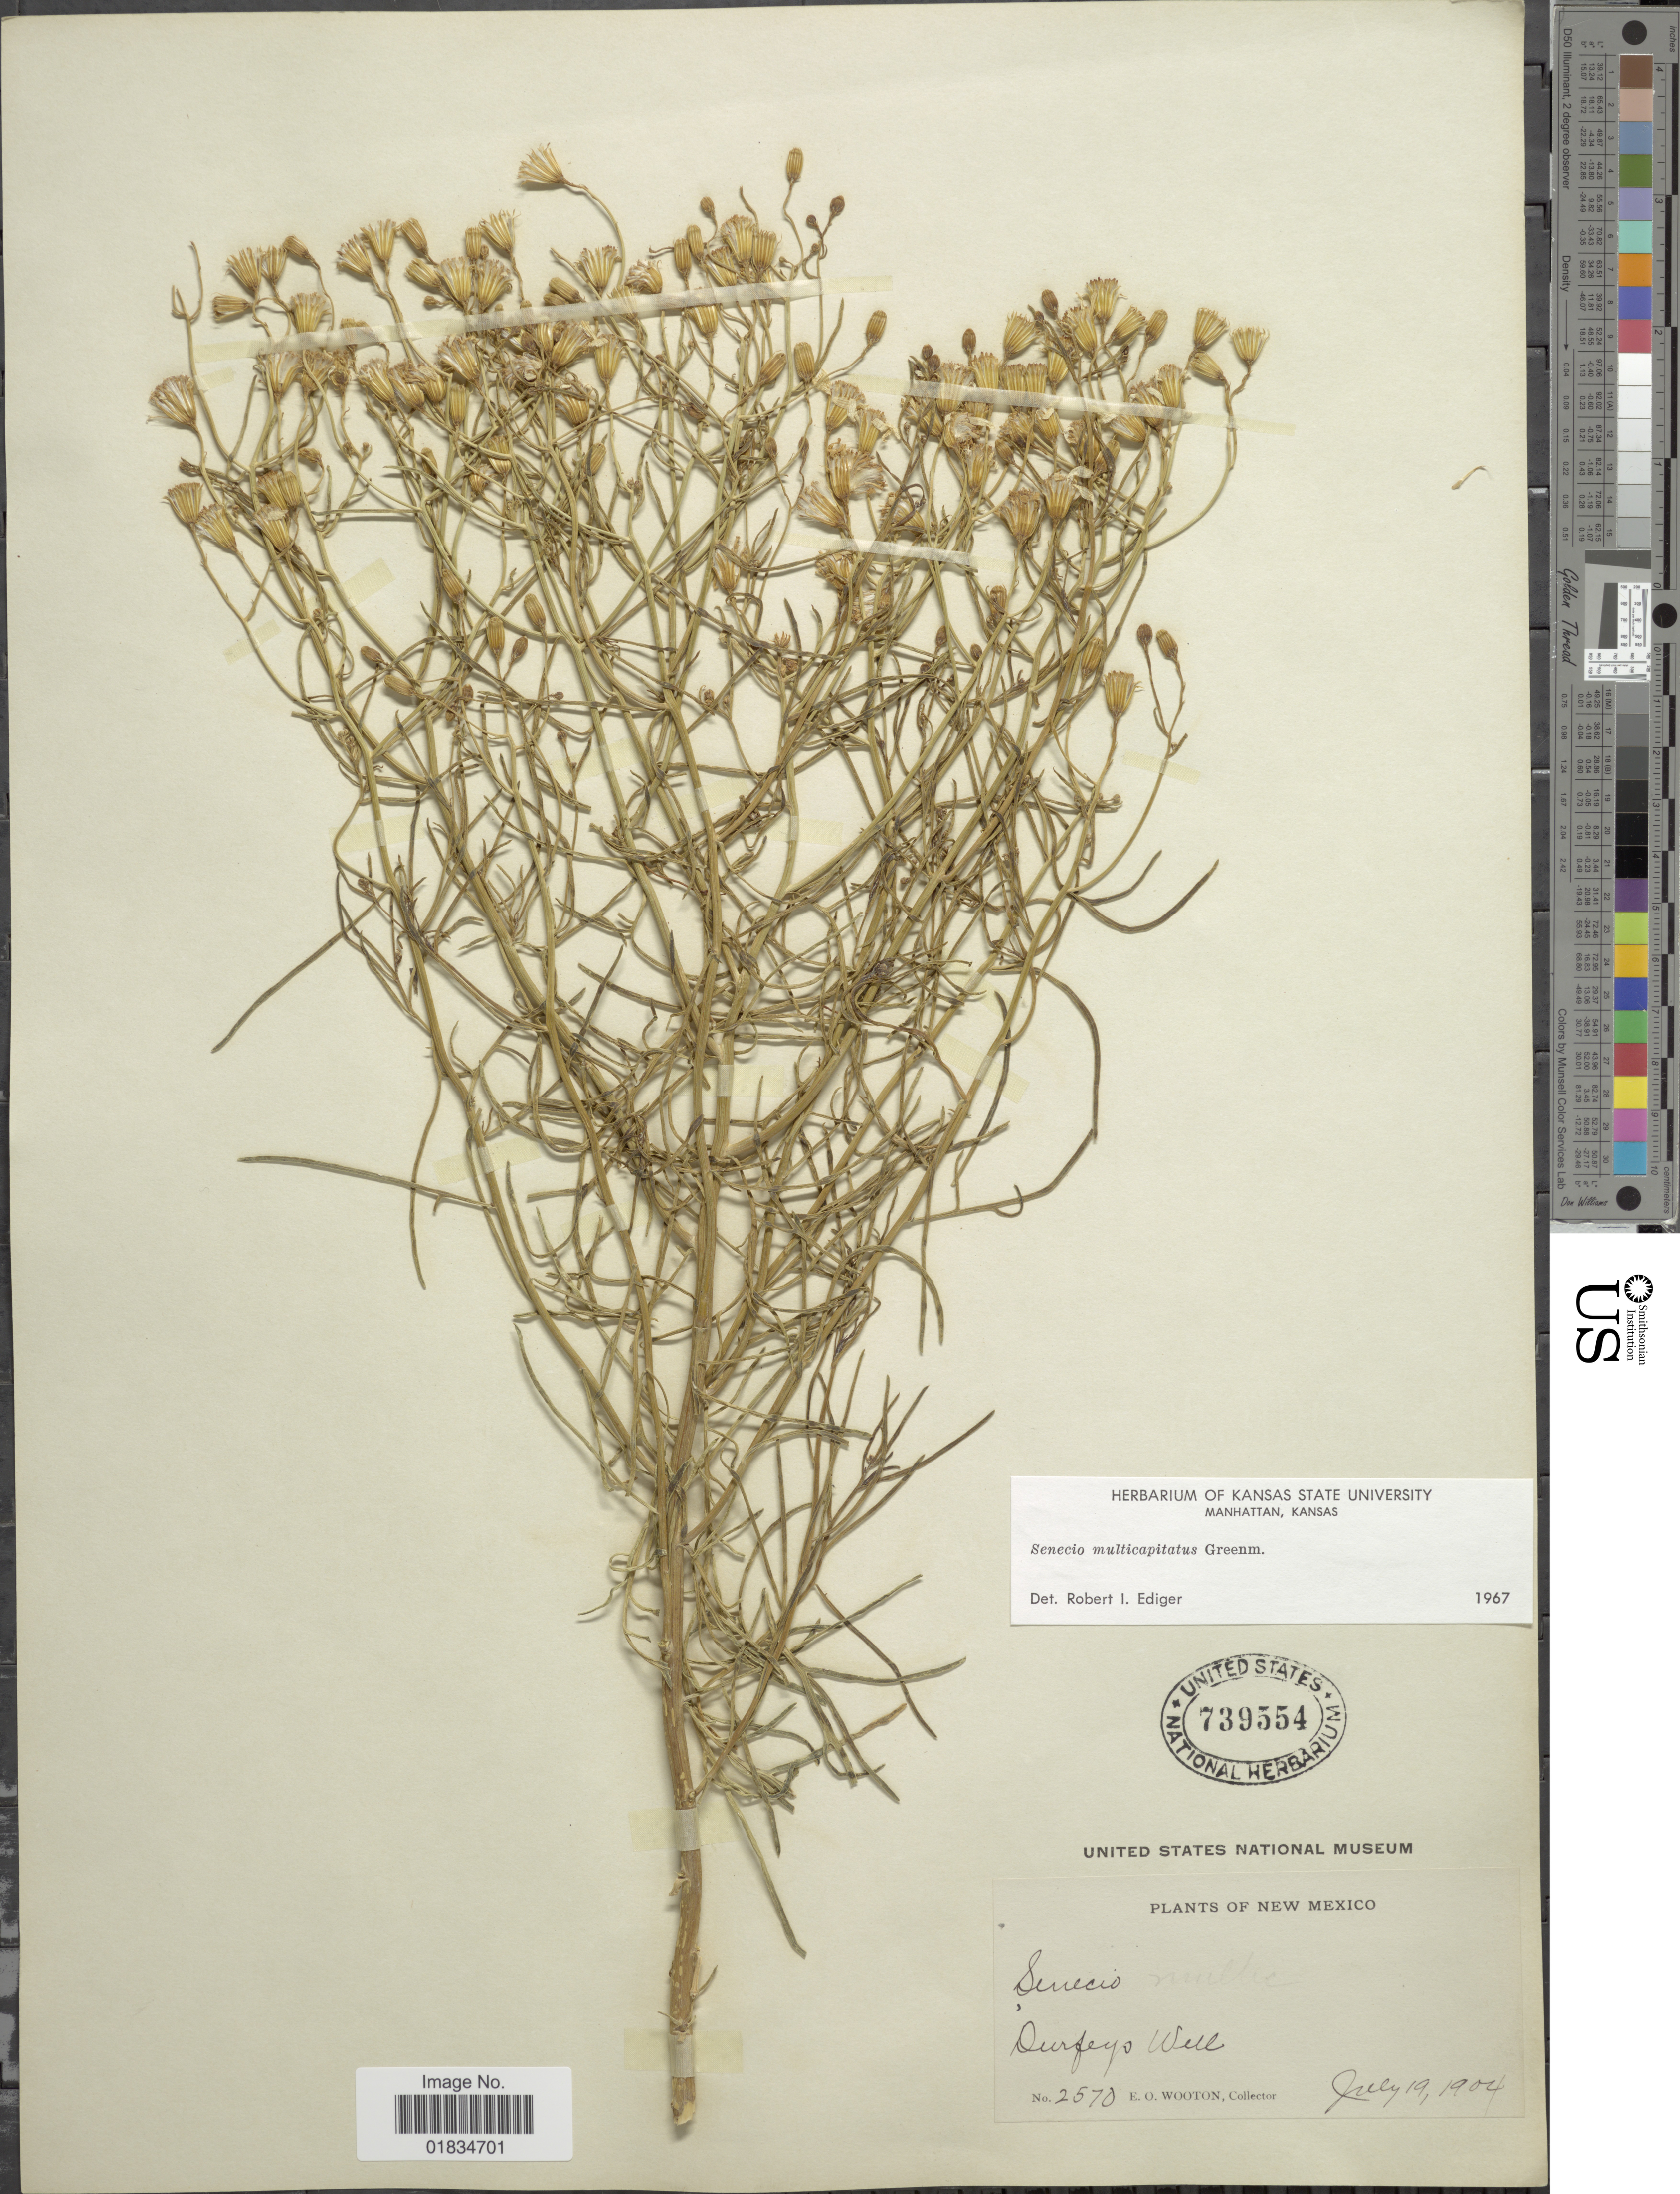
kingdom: Plantae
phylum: Tracheophyta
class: Magnoliopsida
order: Asterales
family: Asteraceae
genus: Senecio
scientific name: Senecio multicapitatus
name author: Greenm.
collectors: E. O. Wooton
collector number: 2570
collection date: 1904-07-19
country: United States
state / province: New Mexico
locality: Durfeys Well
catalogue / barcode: US 739554